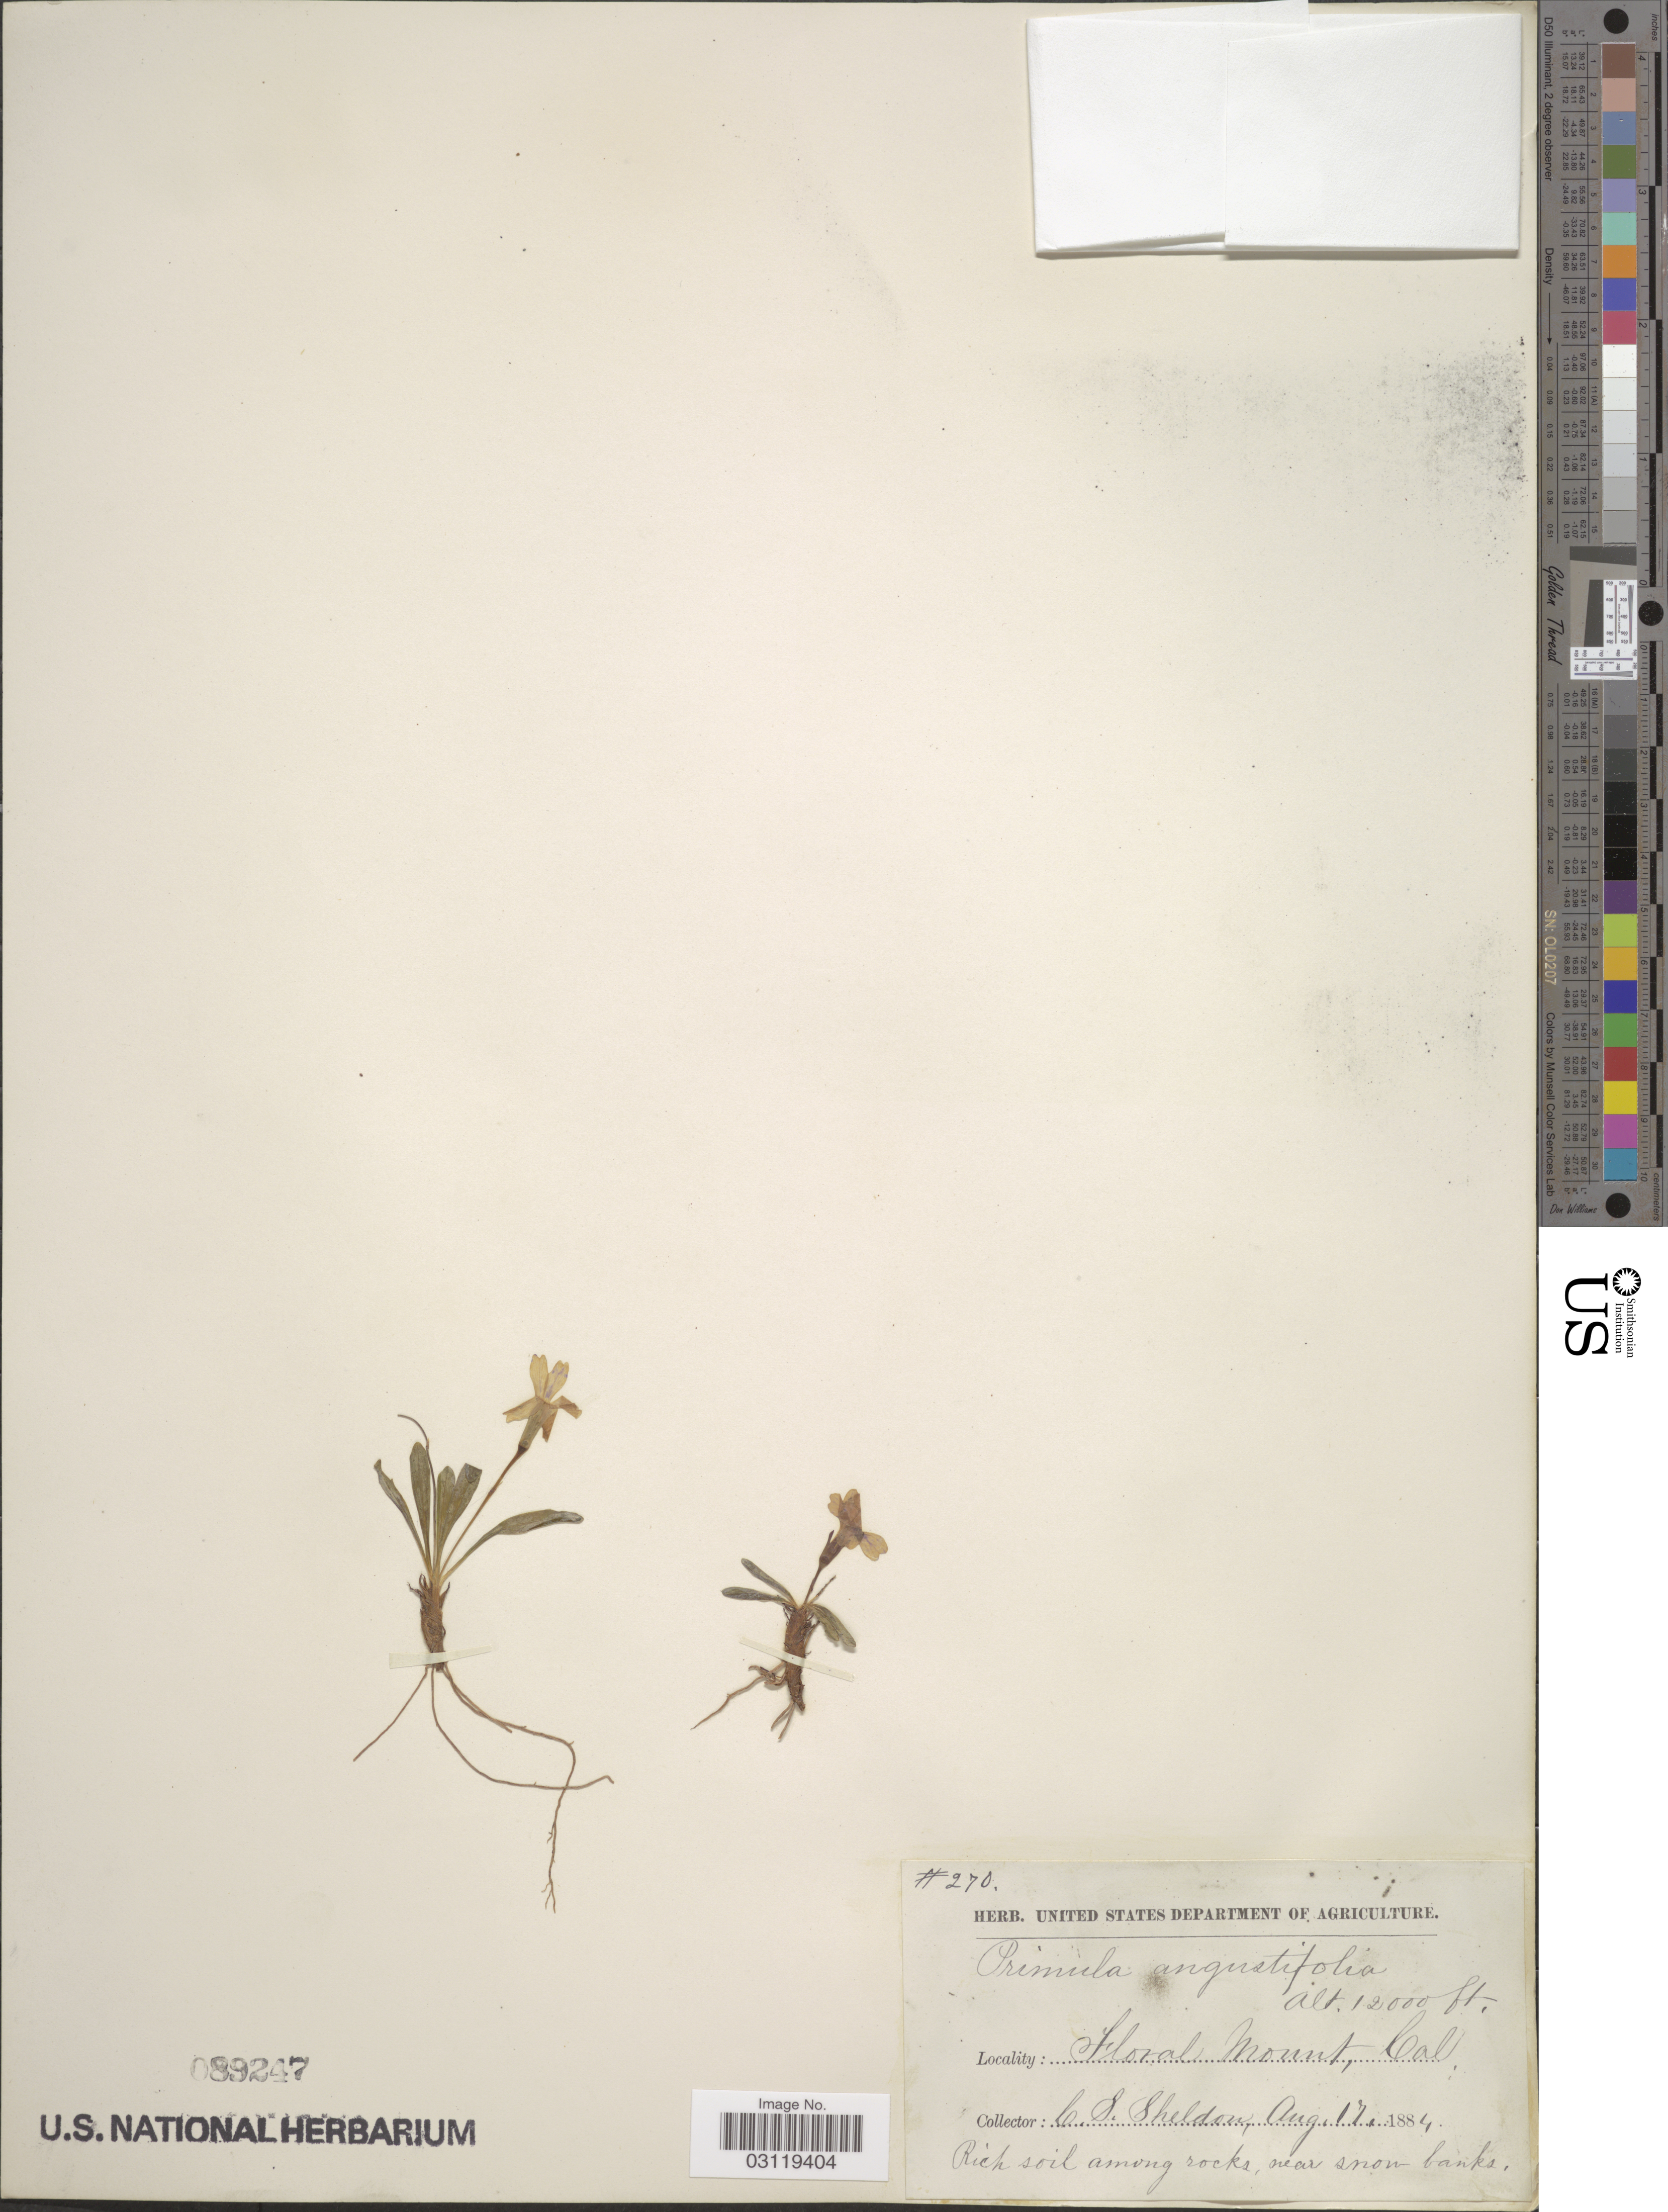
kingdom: Plantae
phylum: Tracheophyta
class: Magnoliopsida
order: Ericales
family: Primulaceae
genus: Primula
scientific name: Primula angustifolia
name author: Torr.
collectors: C. S. Sheldon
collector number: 270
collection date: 1884-08-17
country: United States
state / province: Colorado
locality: Floral Mount.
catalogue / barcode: US 89247